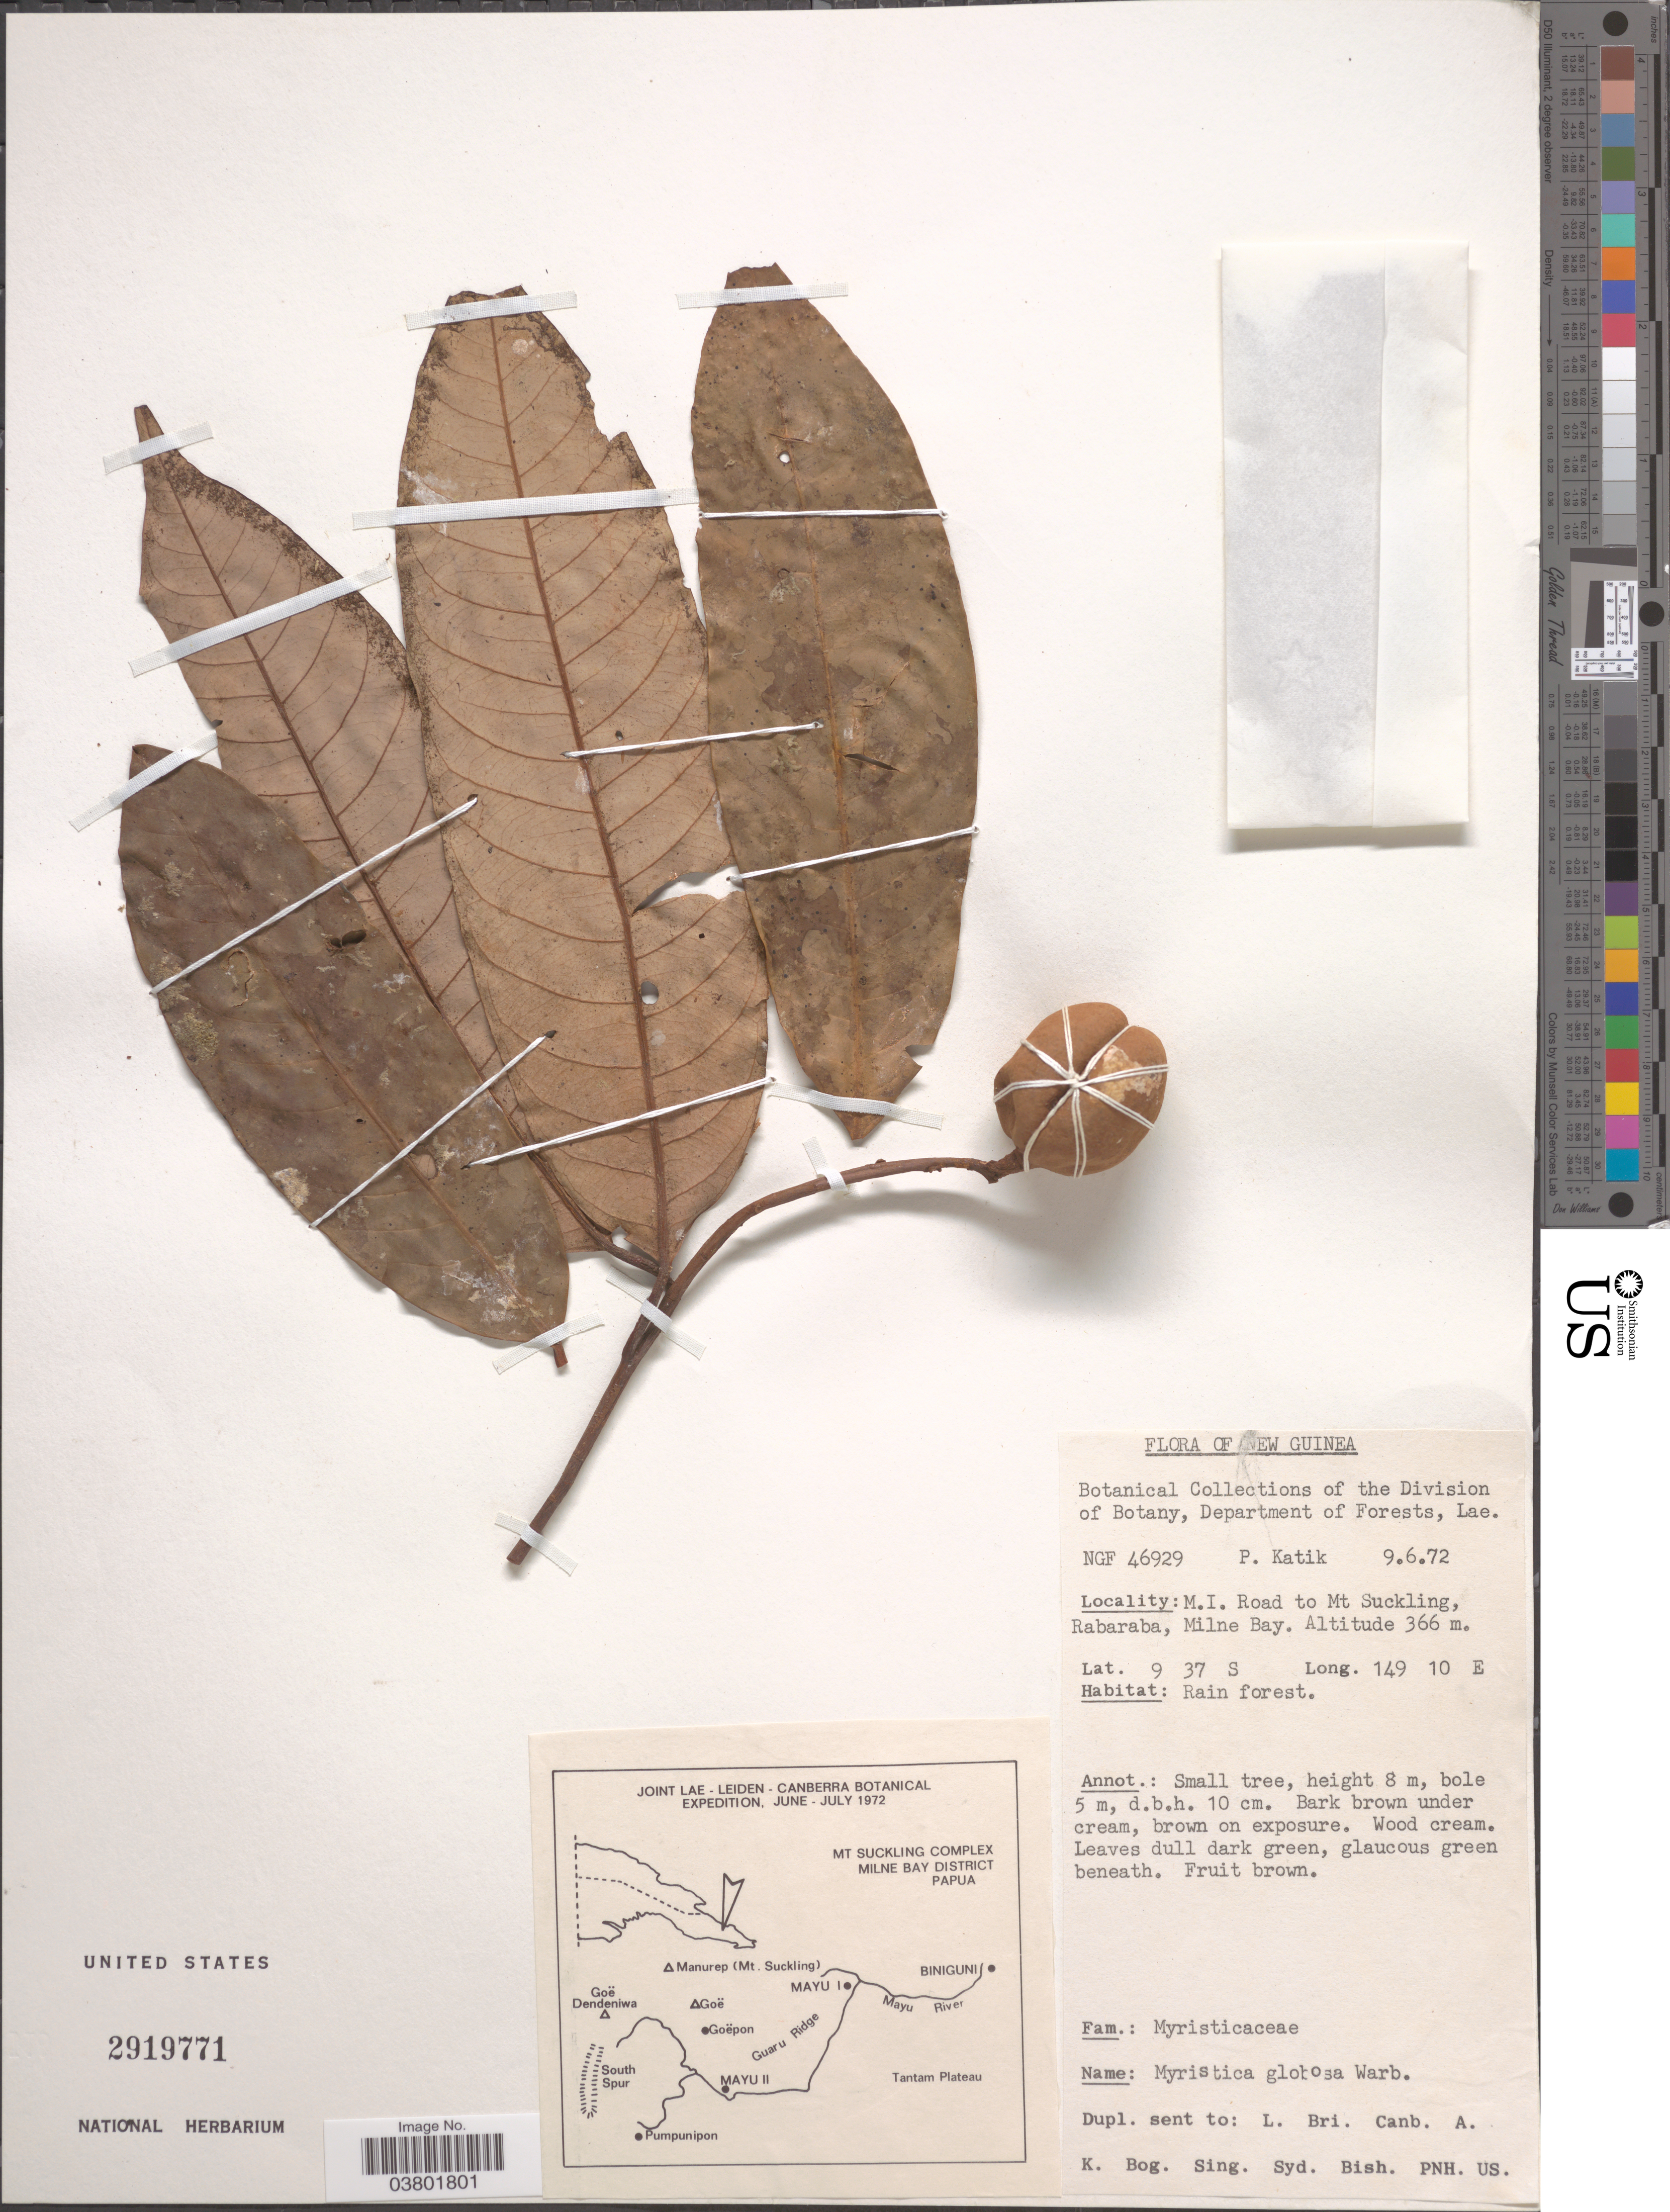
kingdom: Plantae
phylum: Tracheophyta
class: Magnoliopsida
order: Magnoliales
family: Myristicaceae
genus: Myristica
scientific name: Myristica globosa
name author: Warb.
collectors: P. Katik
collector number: NGF46929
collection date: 1972-06-09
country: Papua New Guinea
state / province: Milne Bay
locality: New Guinea. M. I. Road to Mt Suckling, Rabaraba. Mt Suckling Complex, Milne Bay Complex, Papua.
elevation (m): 366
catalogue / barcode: US 2919771